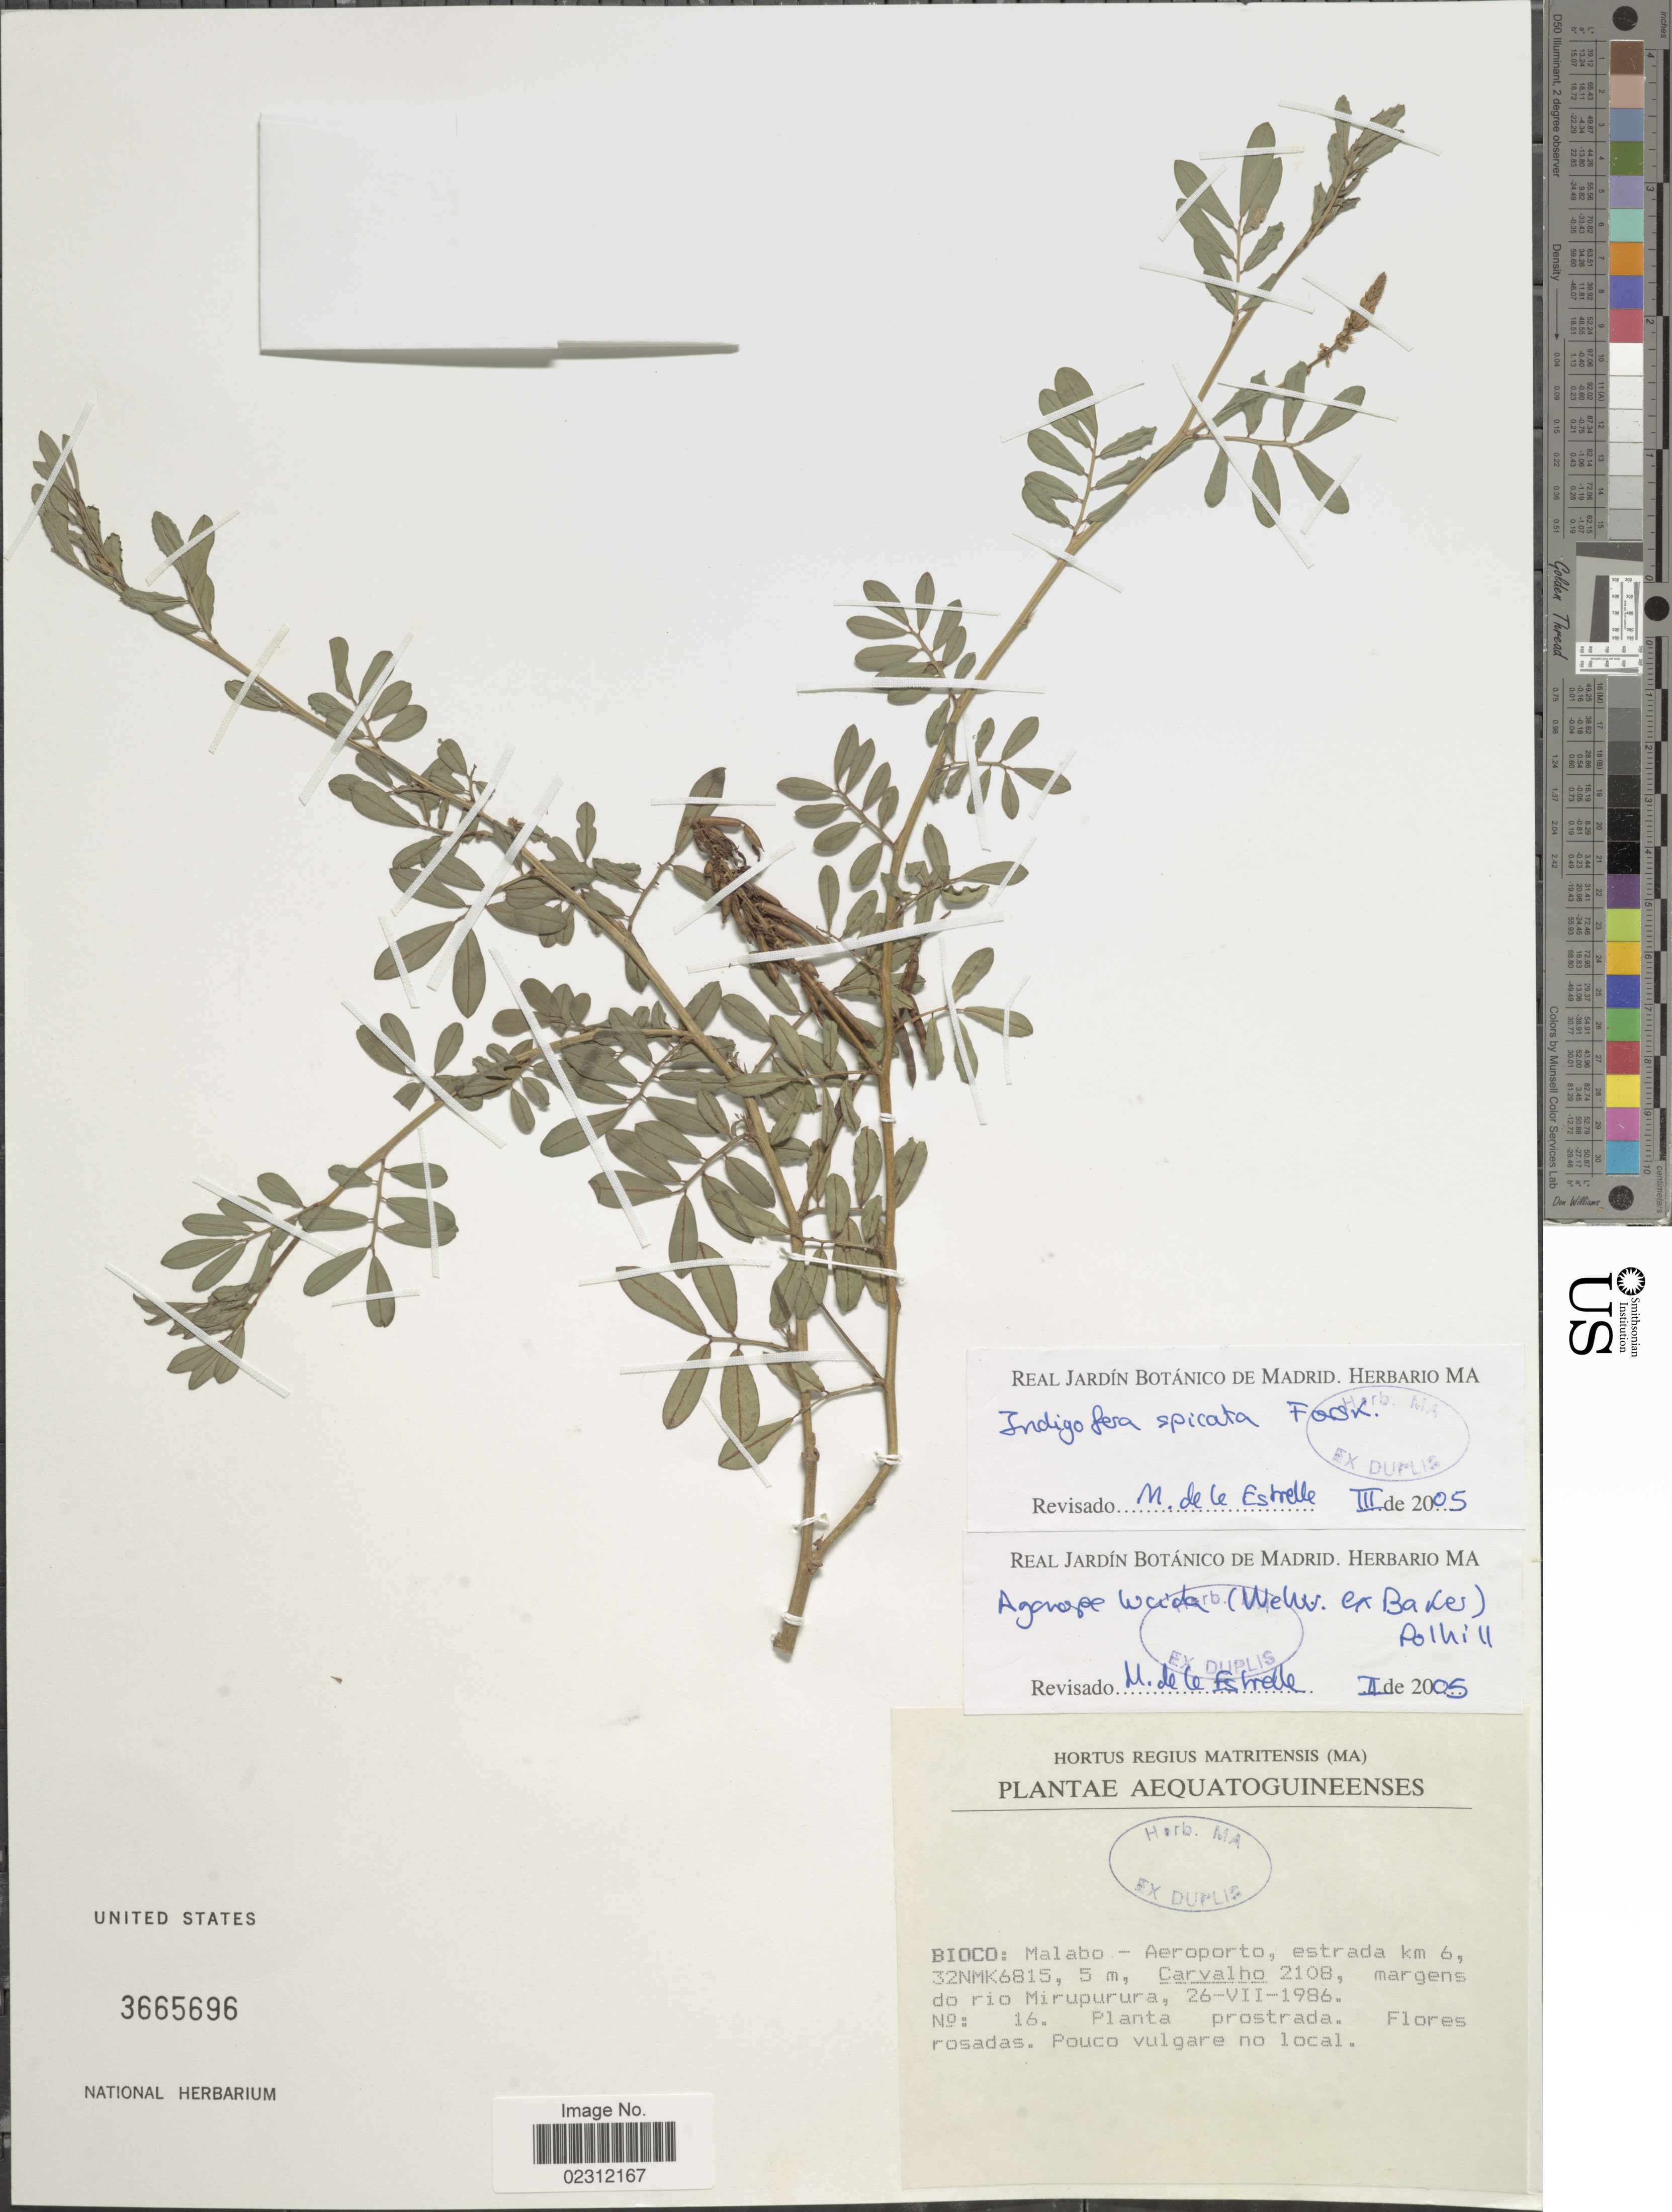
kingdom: Plantae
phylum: Tracheophyta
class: Magnoliopsida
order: Fabales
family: Fabaceae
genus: Indigofera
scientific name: Indigofera spicata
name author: Forssk.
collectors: Carvalho, --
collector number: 2108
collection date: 1986-07-26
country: Equatorial Guinea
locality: Aequatoguineenses, Bioco: Malabo - Aeroporto, estrada km 6, 32 NMK6815, 5 m, margens do rio Mirupurura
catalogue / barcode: US 3665696